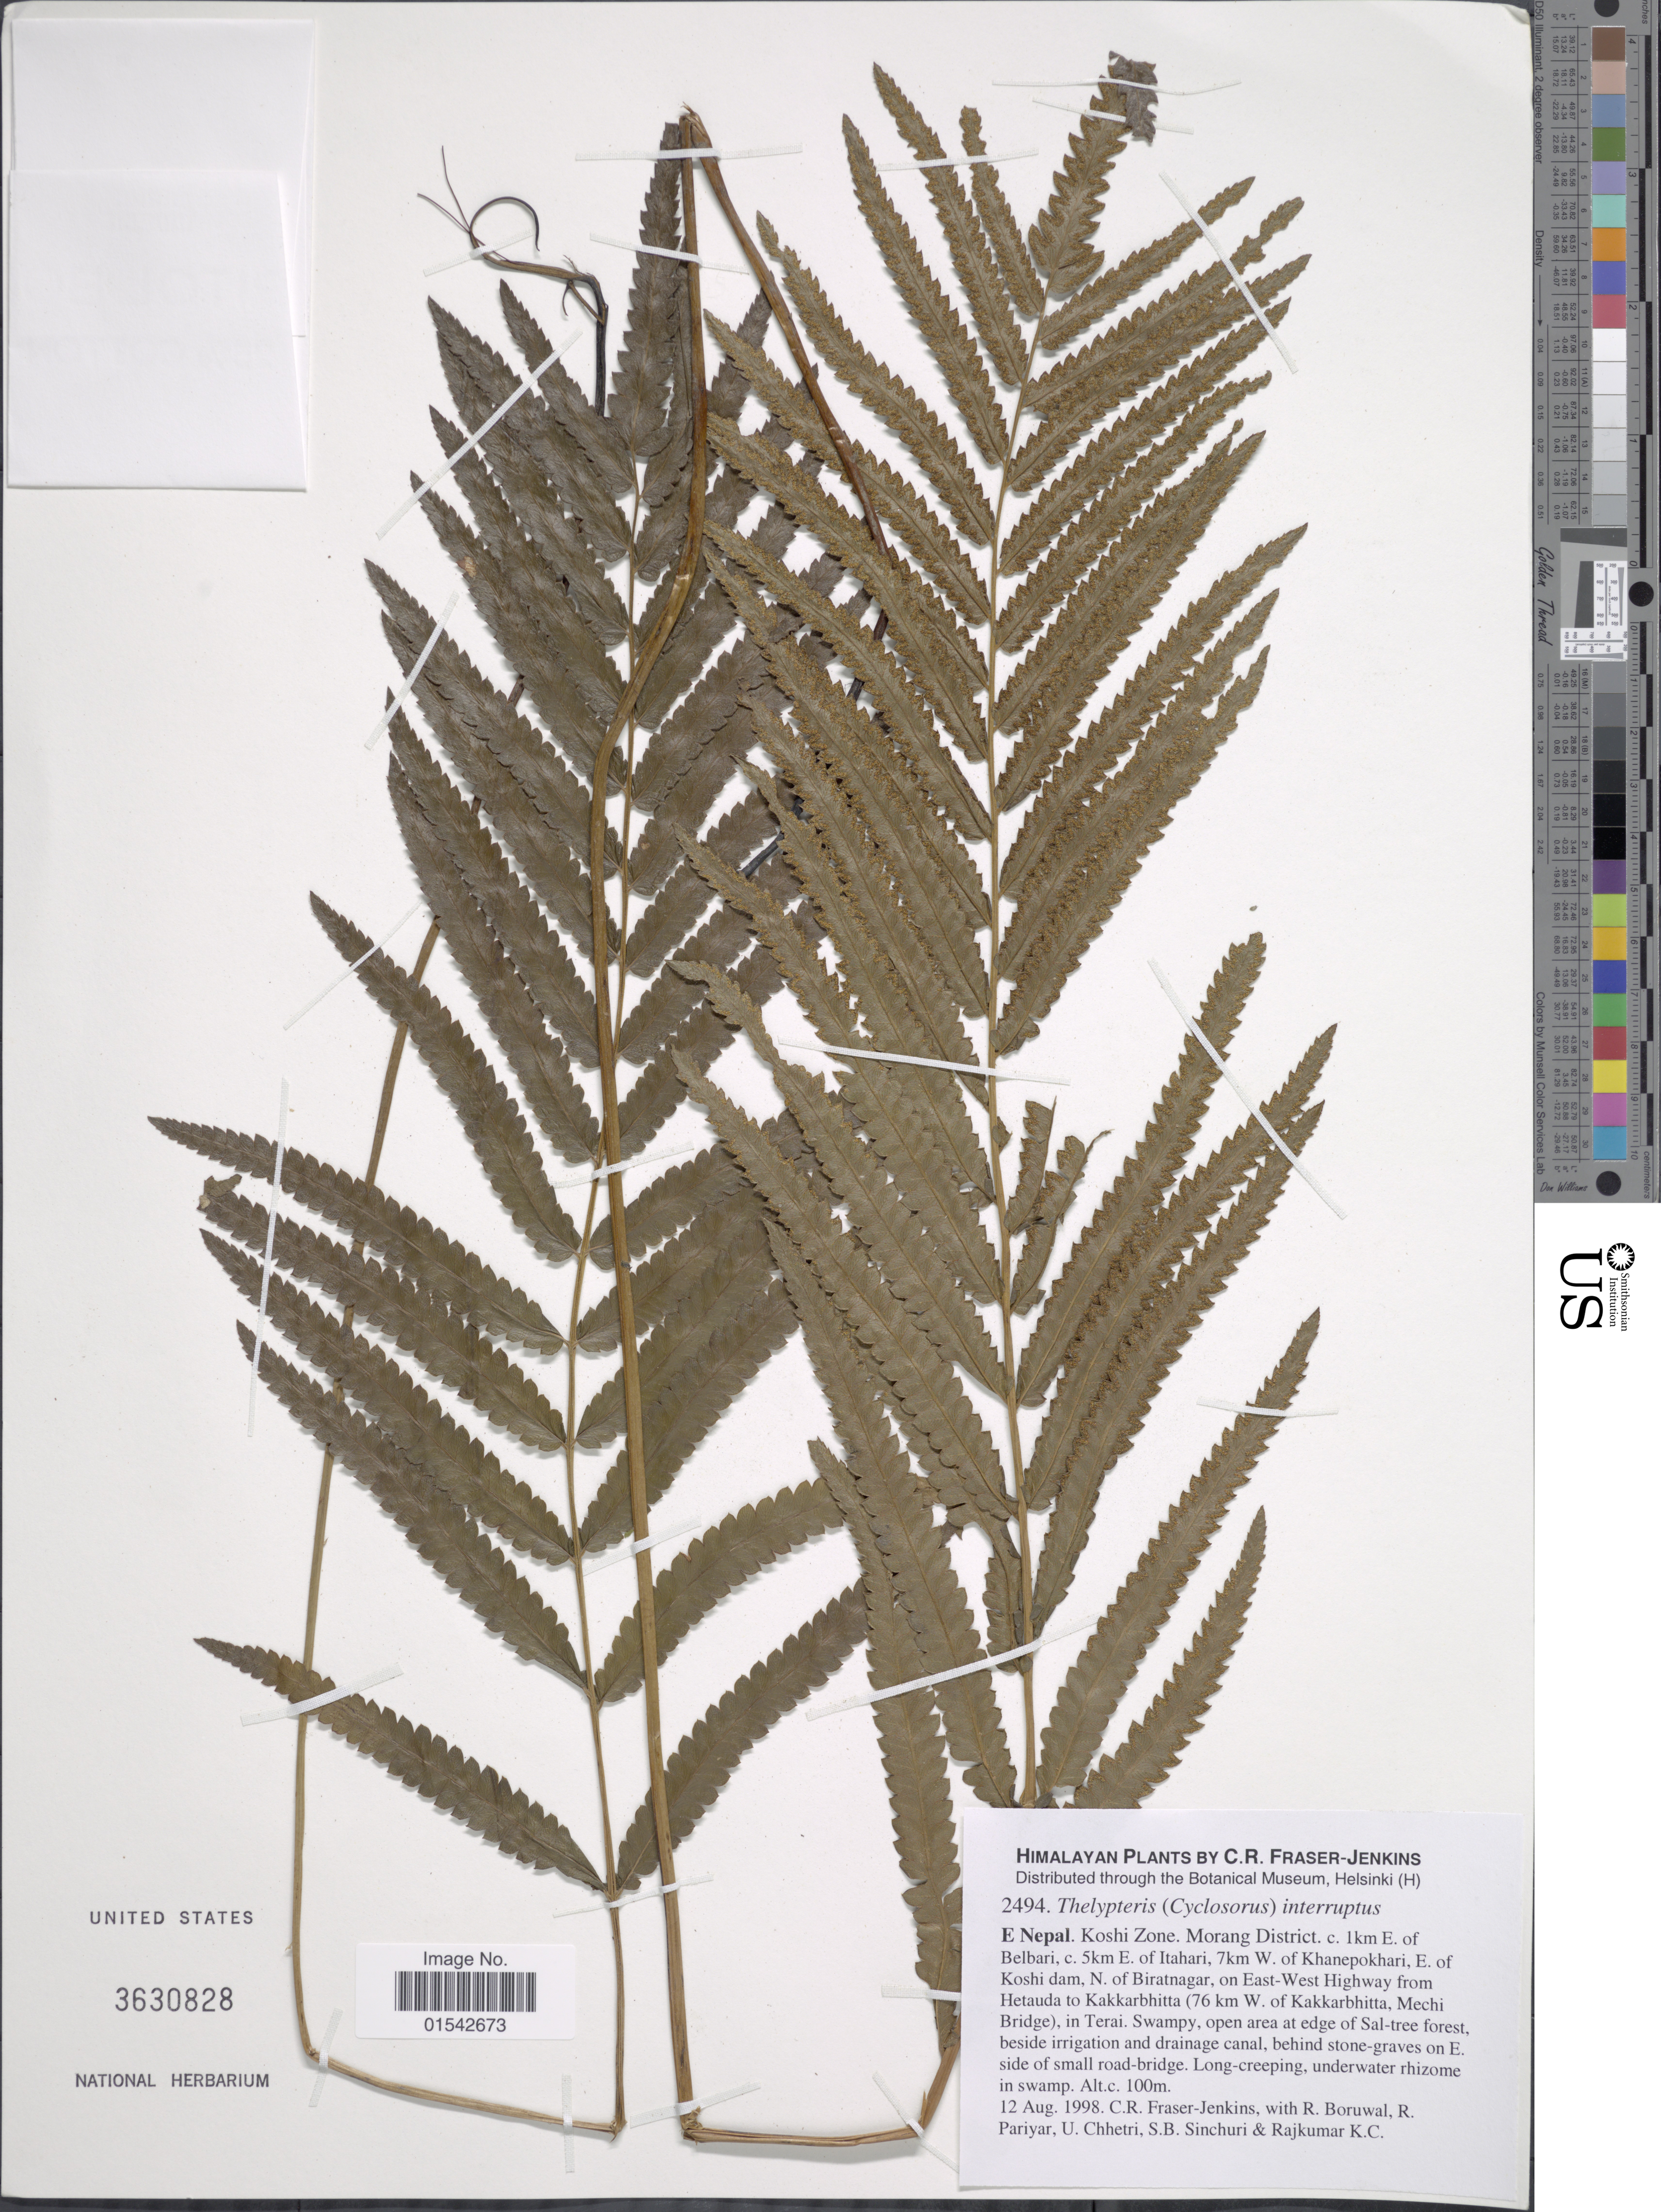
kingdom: Plantae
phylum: Tracheophyta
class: Polypodiopsida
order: Polypodiales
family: Thelypteridaceae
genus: Cyclosorus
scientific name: Cyclosorus interruptus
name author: (Willd.) H. Itô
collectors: C. R. Fraser-Jenkins, R. Boruwal, R. Pariyar, U. Chhetri & et al.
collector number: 2494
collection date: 1998-08-12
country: Nepal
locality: Himalaya, E. Nepal, Koshi Zone, Morang District. c. 1Km E. of Koshi dam, N. of Biratnagar, on East-West Highway from Hetauda to Kakkarbhitta (76 km W. of Kakkarbhita, Mechi Bridge), in Terai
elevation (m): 100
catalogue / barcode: US 3630828